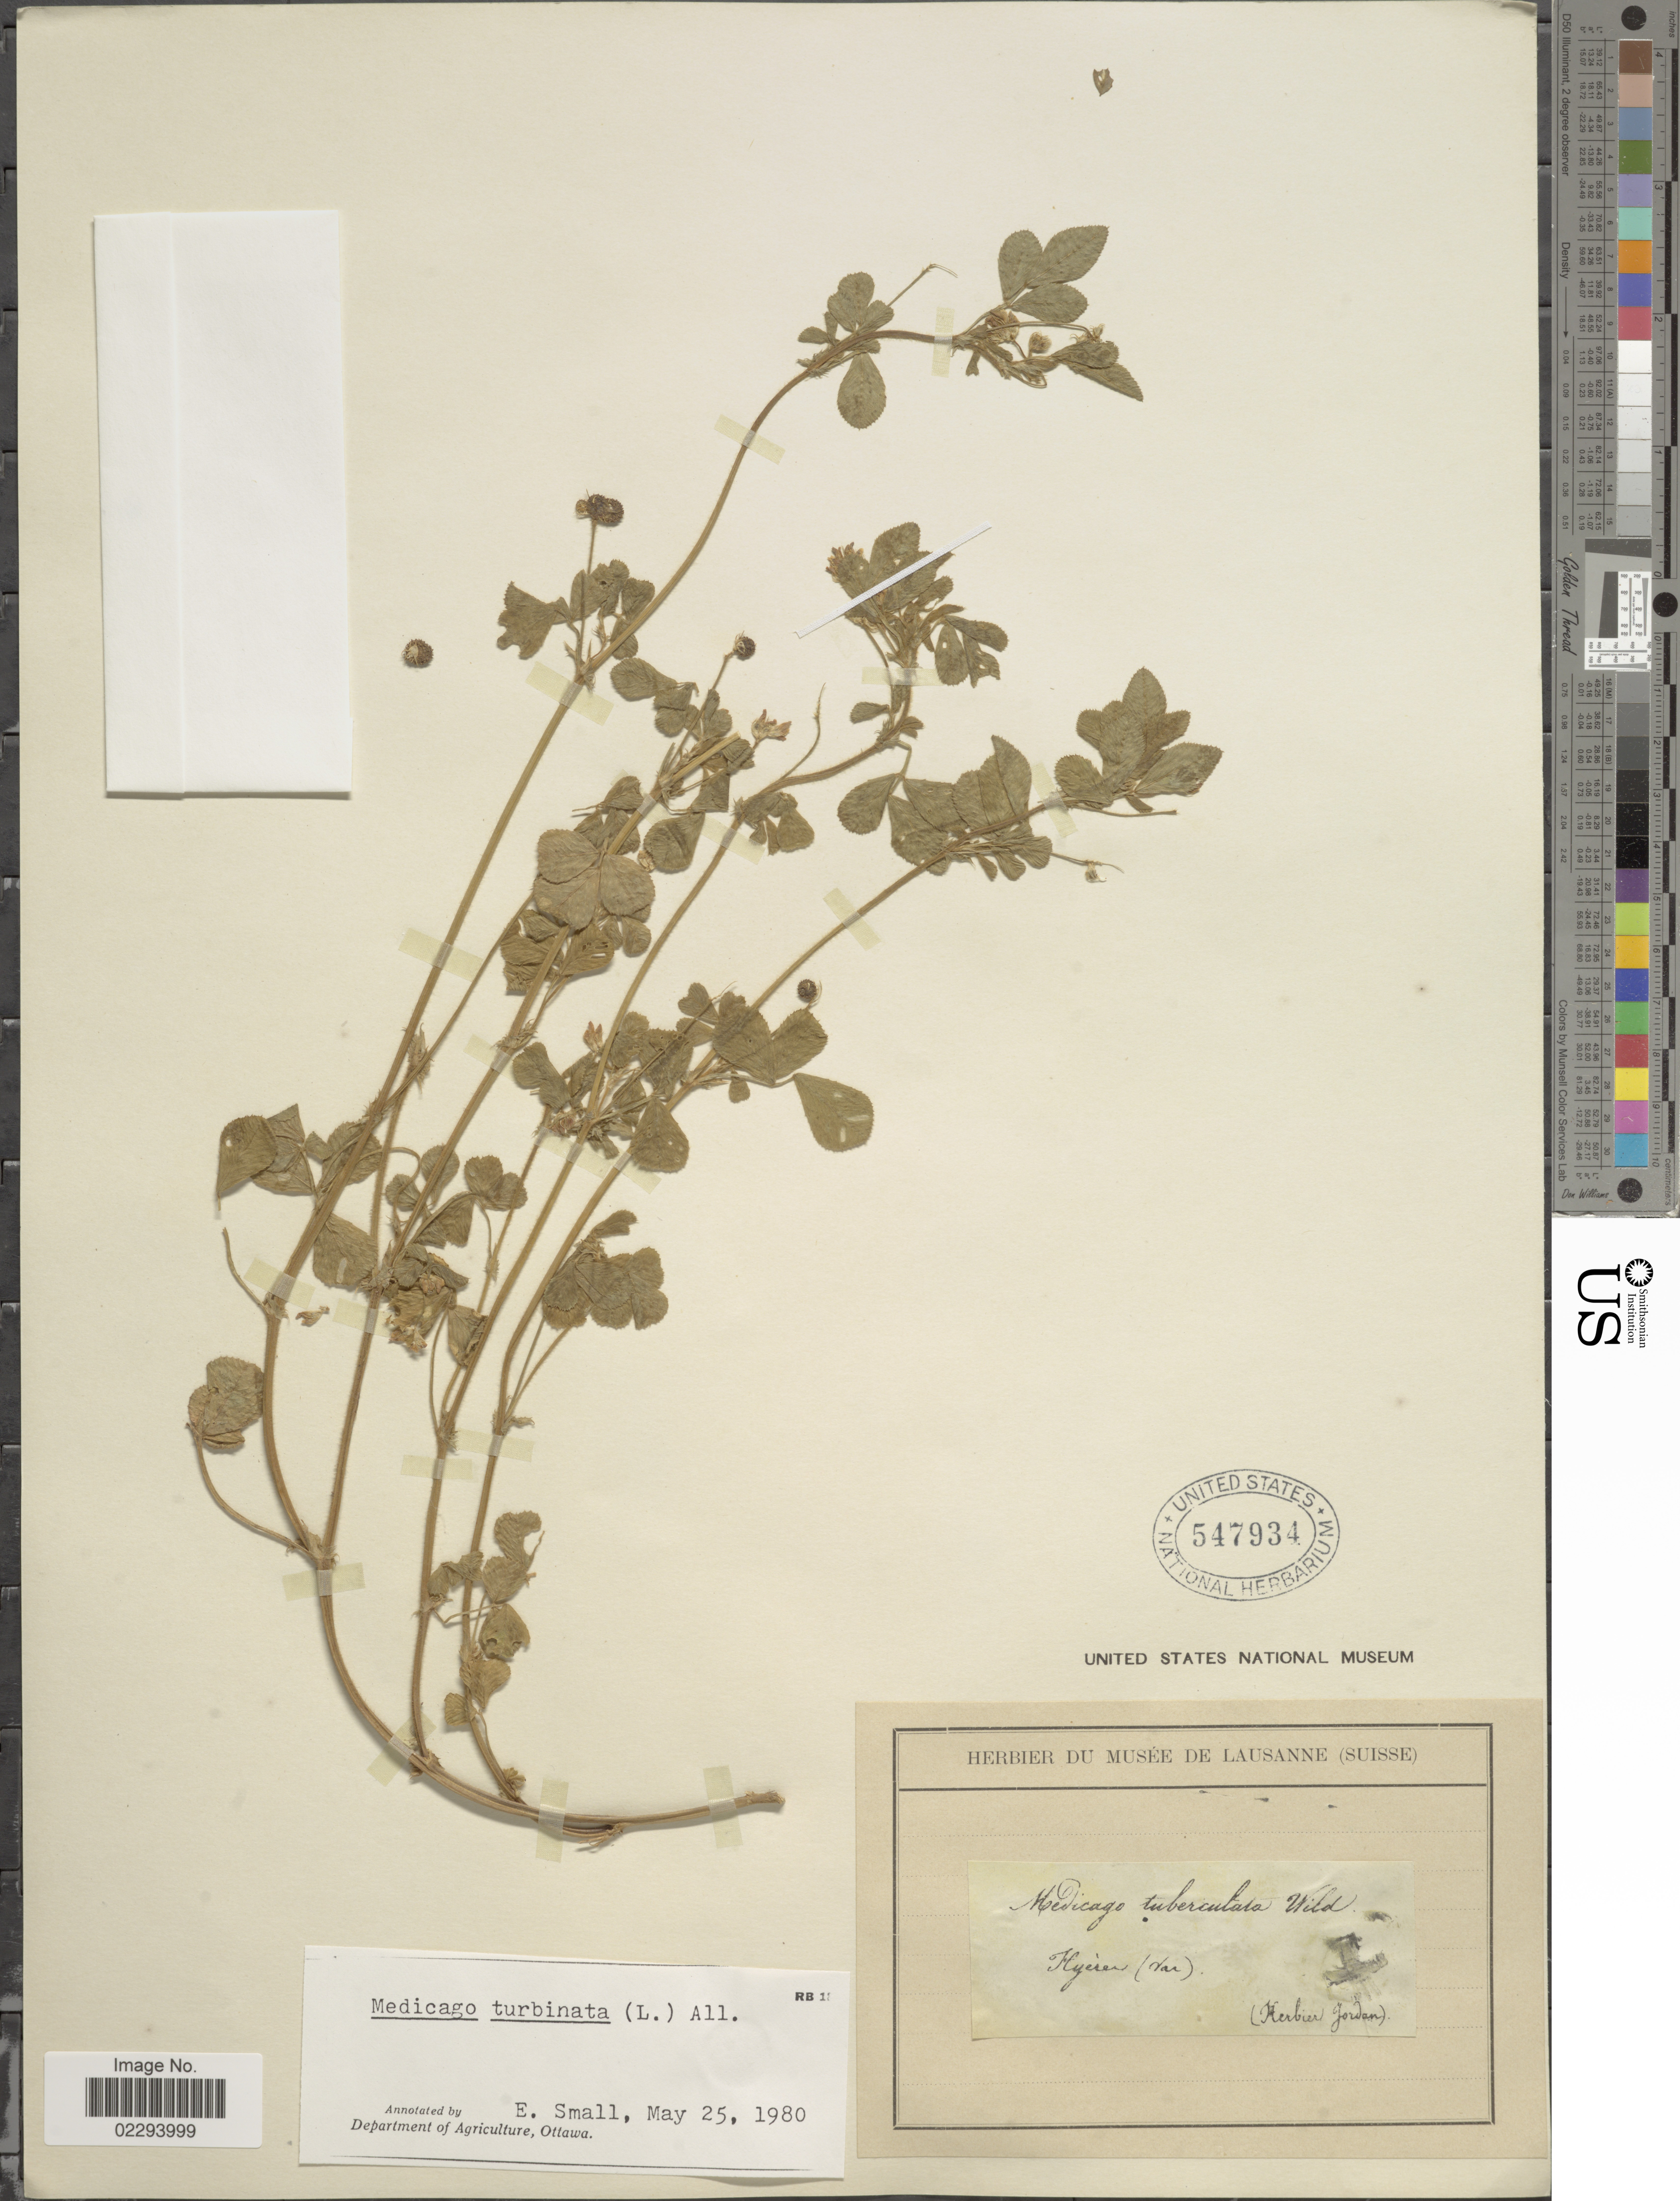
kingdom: Plantae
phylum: Tracheophyta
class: Magnoliopsida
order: Fabales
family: Fabaceae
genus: Medicago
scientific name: Medicago turbinata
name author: (L.) All.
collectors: ex herb. Jordan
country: France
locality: Hyerer [interpreted] (Var.).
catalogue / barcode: US 547934